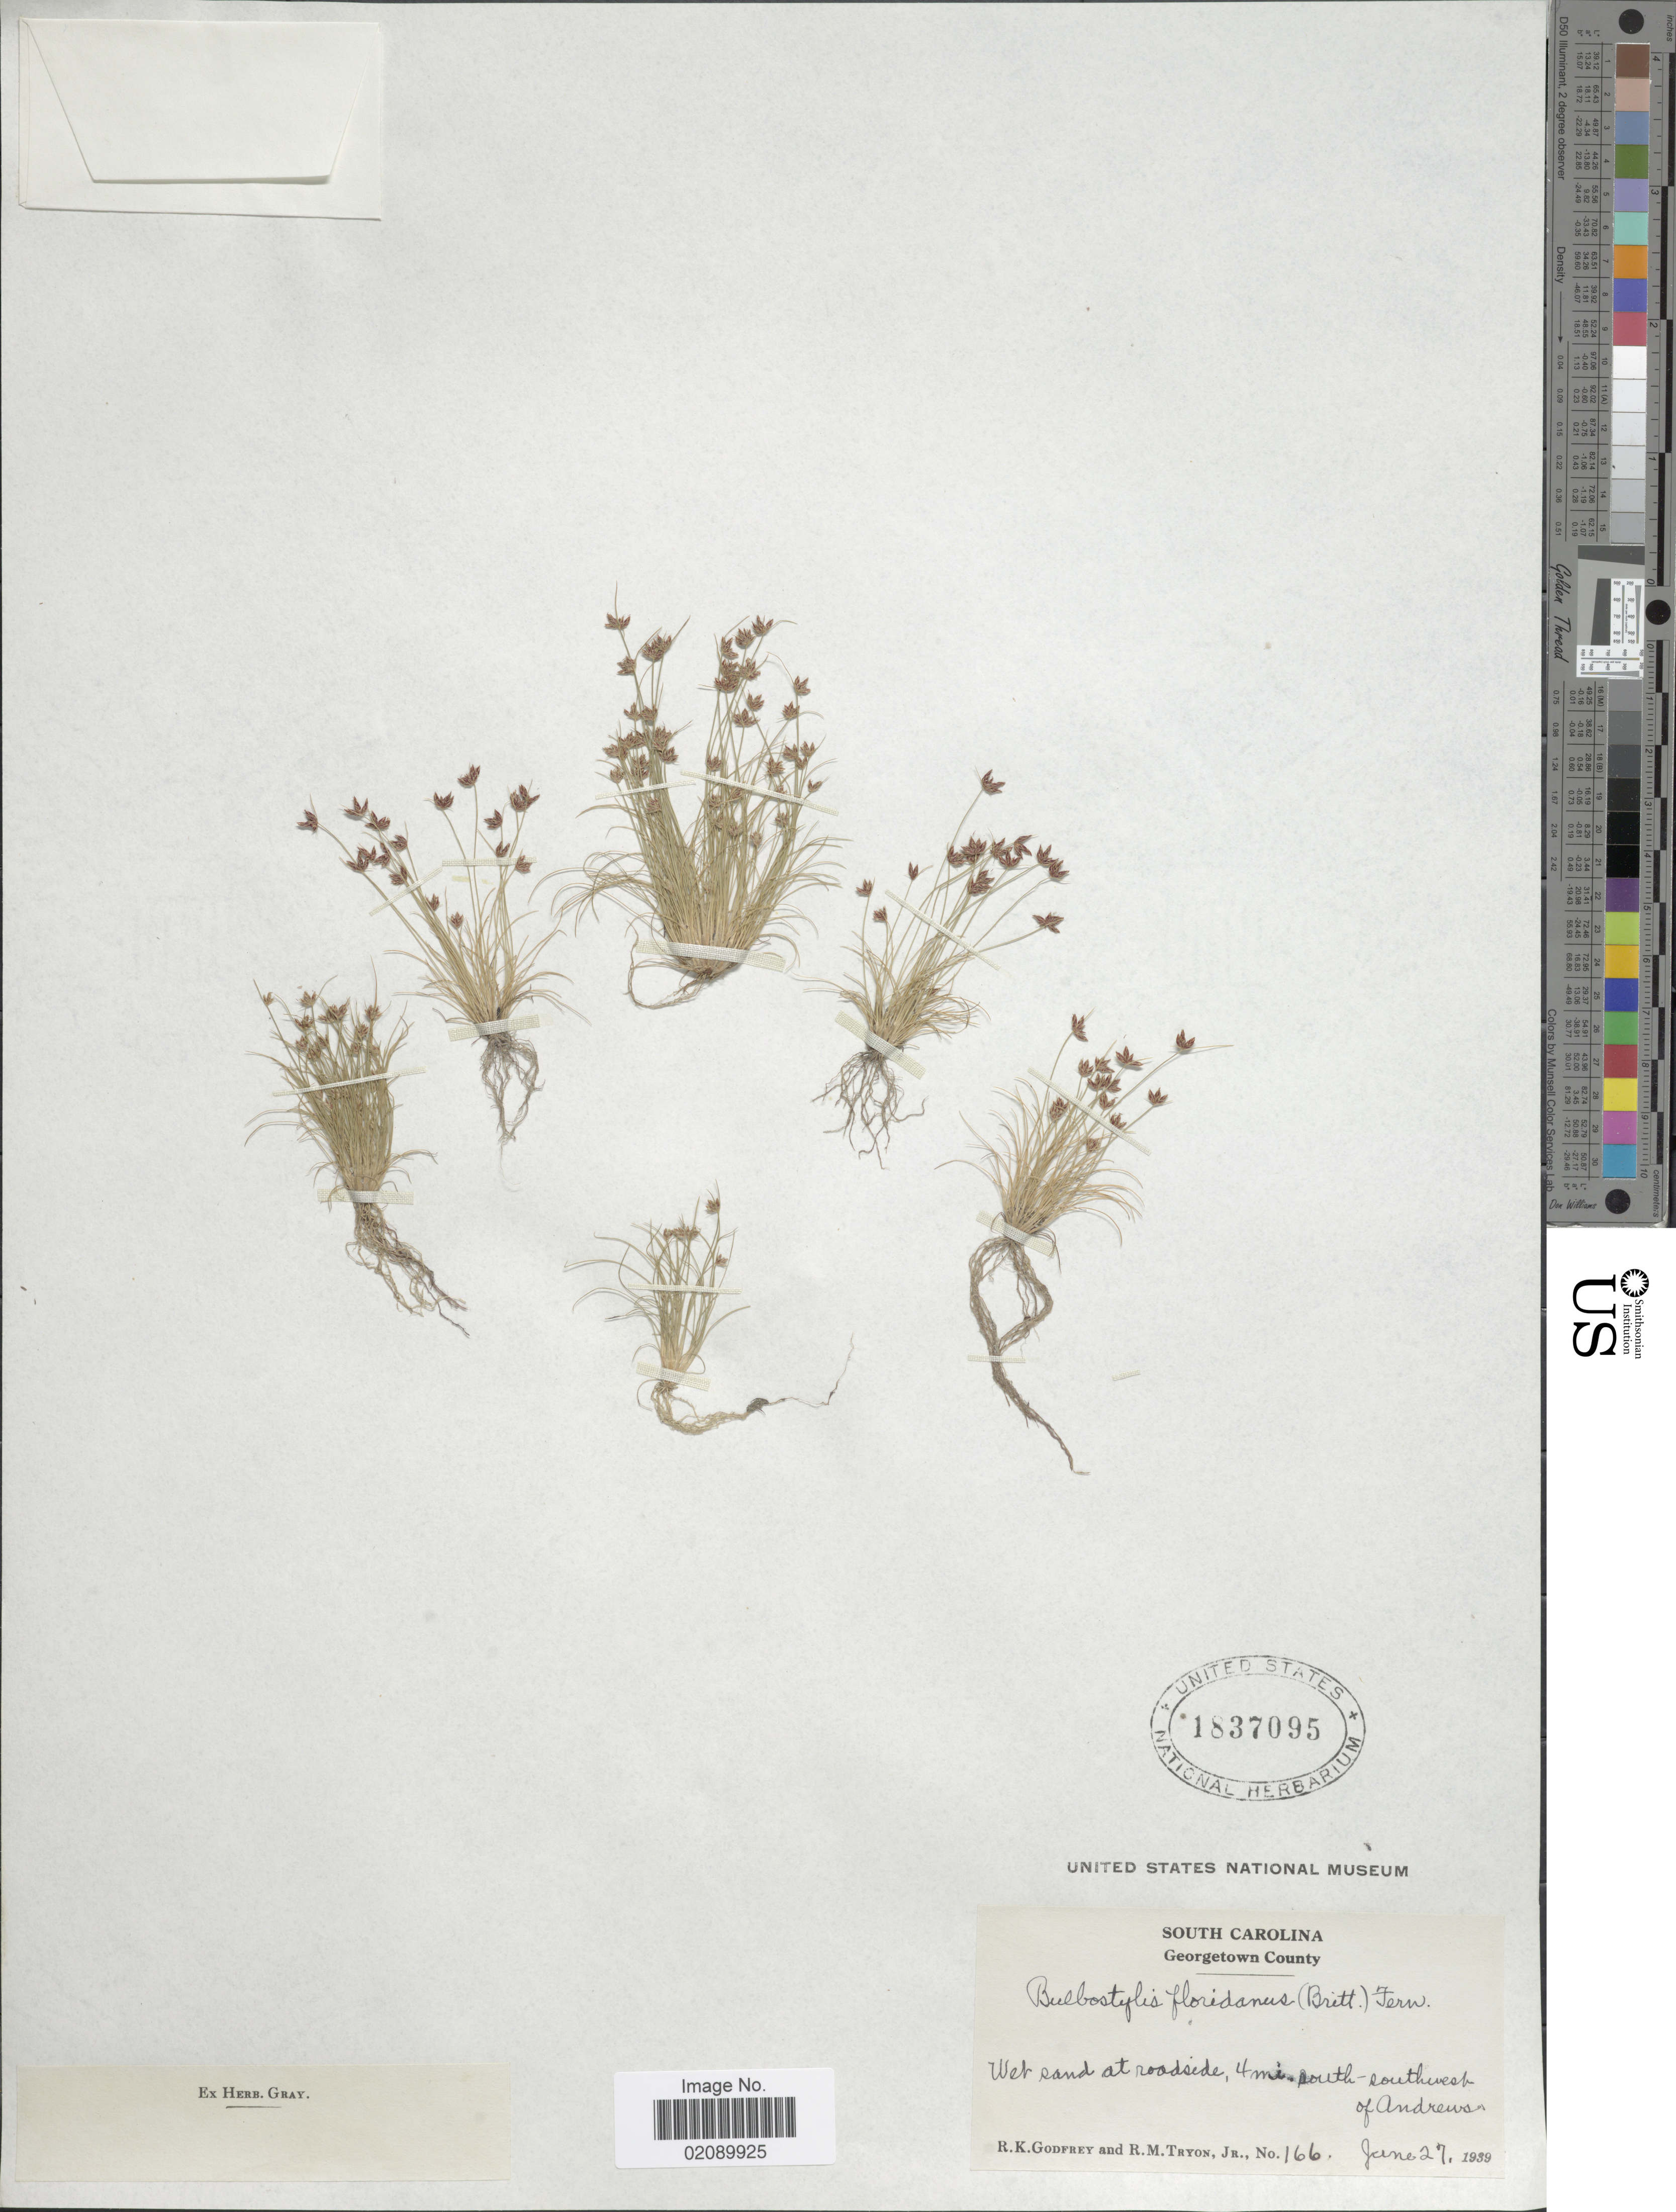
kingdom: Plantae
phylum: Tracheophyta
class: Liliopsida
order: Poales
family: Cyperaceae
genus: Bulbostylis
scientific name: Bulbostylis barbata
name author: (Rottb.) C.B. Clarke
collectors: R. K. Godfrey & R. M. Tryon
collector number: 166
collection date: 1939-06-27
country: United States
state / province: South Carolina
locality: Georgetown County. Wet sand at roadside, 4 mi. south-southwest of Andrews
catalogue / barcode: US 1837095